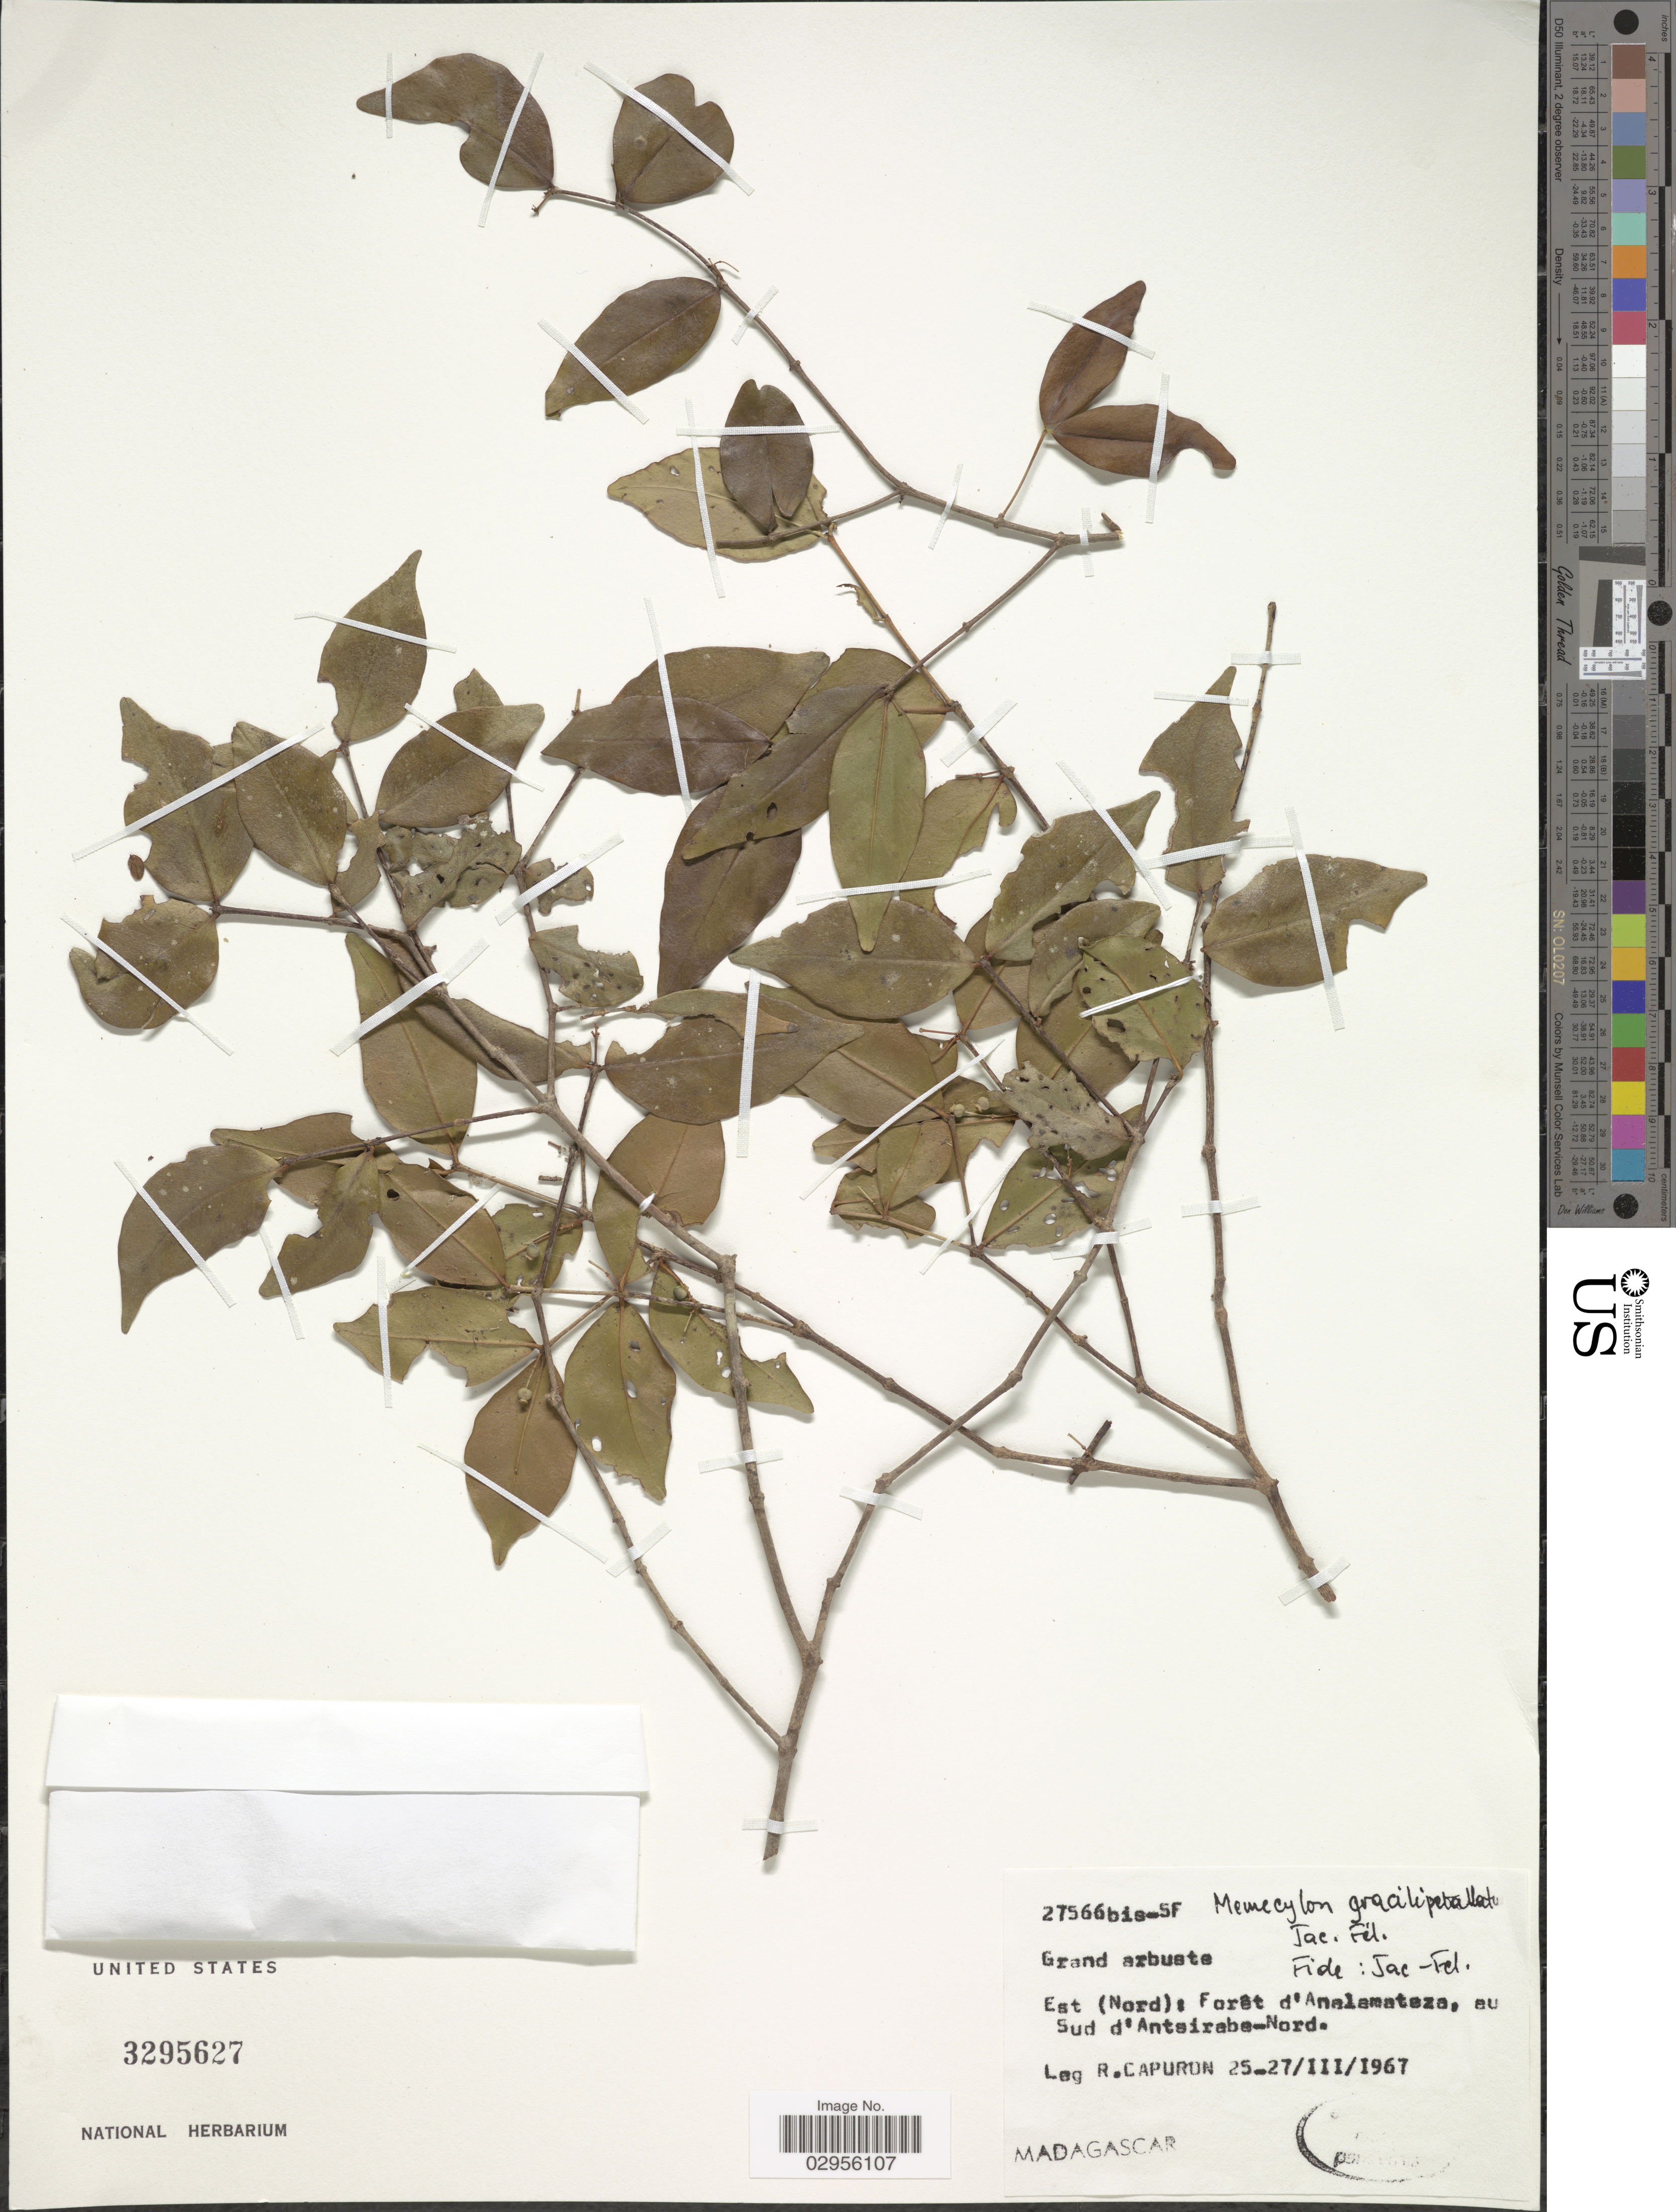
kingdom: Plantae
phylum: Tracheophyta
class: Magnoliopsida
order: Myrtales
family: Melastomataceae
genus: Memecylon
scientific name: Memecylon gracilipedicellatum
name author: Jacq.-Fél.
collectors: R. Capuron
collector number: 27566bis-SF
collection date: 1967-03-25/1967-03-27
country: Madagascar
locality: Est (Nord): Forêt d'Analamateza, au Sud d'Antsirabe-Nord.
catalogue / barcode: US 3295627